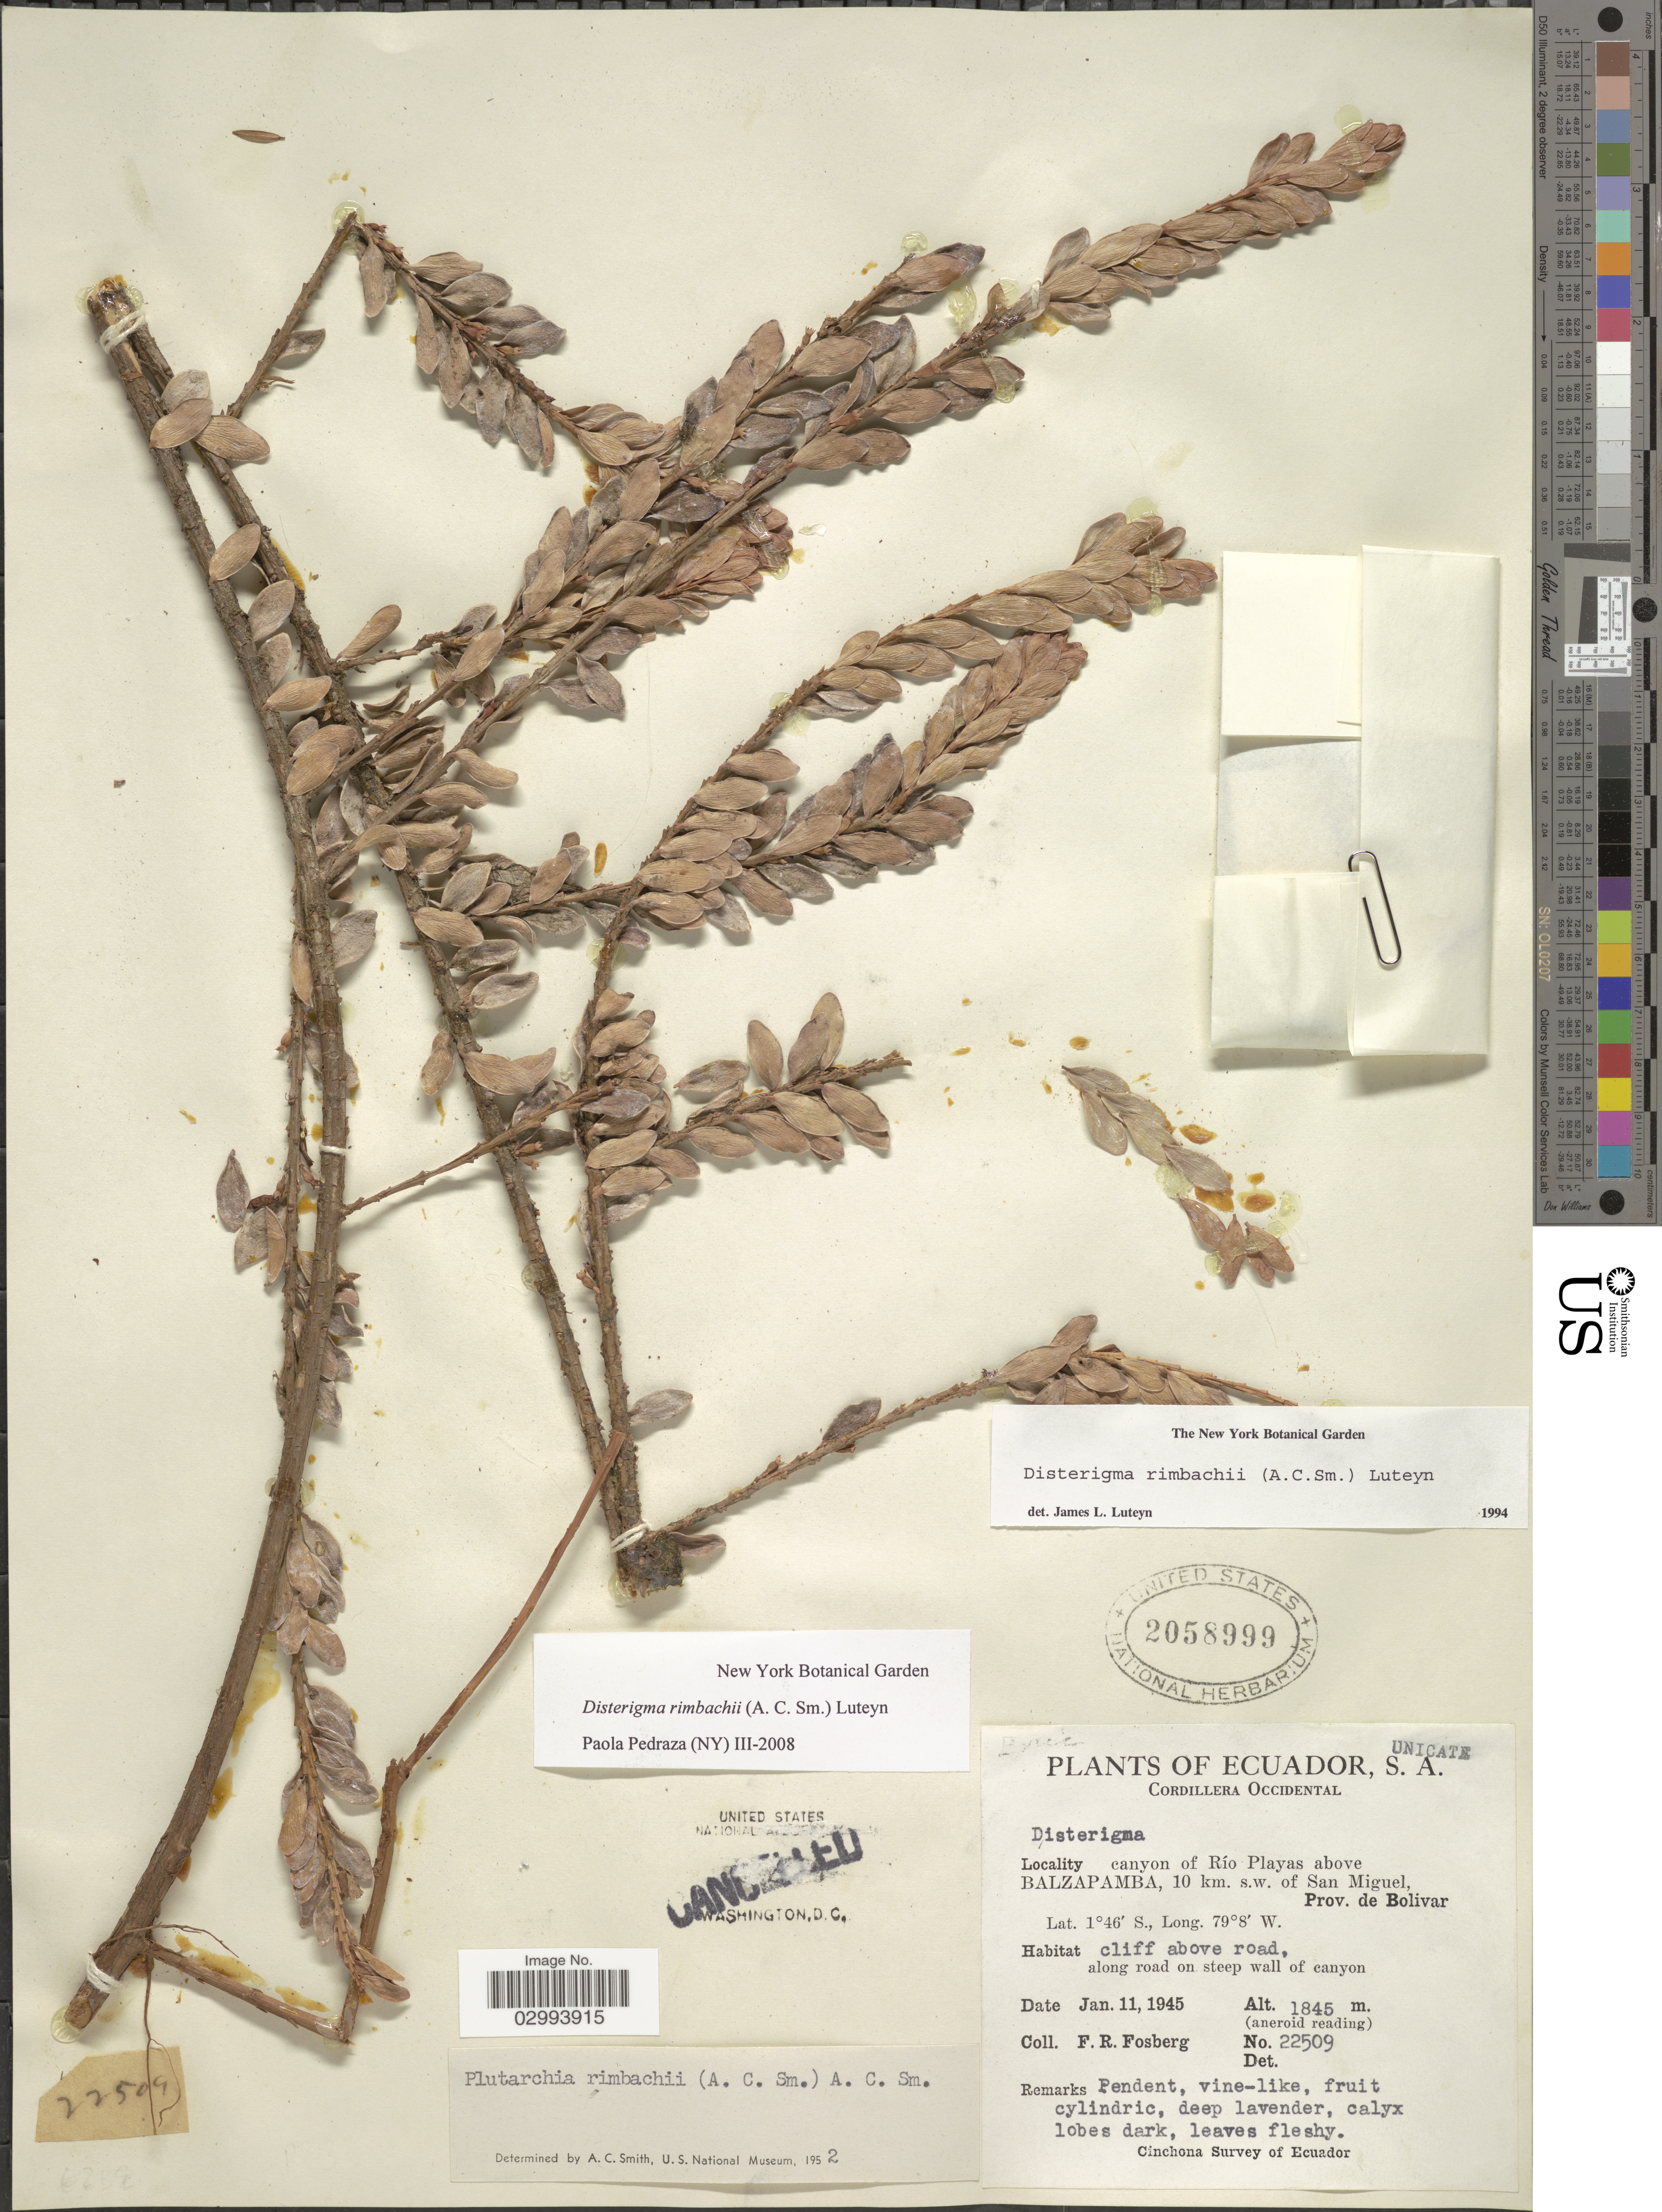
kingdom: Plantae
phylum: Tracheophyta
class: Magnoliopsida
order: Ericales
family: Ericaceae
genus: Disterigma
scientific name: Disterigma rimbachii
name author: (A.C. Sm.) Luteyn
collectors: F. R. Fosberg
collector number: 22509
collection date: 1945-01-11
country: Ecuador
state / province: Bolívar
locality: Cordillera Occidental. Canyon of Río Playas above Balzapamba, 10 km. s. w. of San Miguel, Prov. de Bolivar. Cliff above road, along road on steep wall of canyon.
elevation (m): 1845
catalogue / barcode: US 2058999